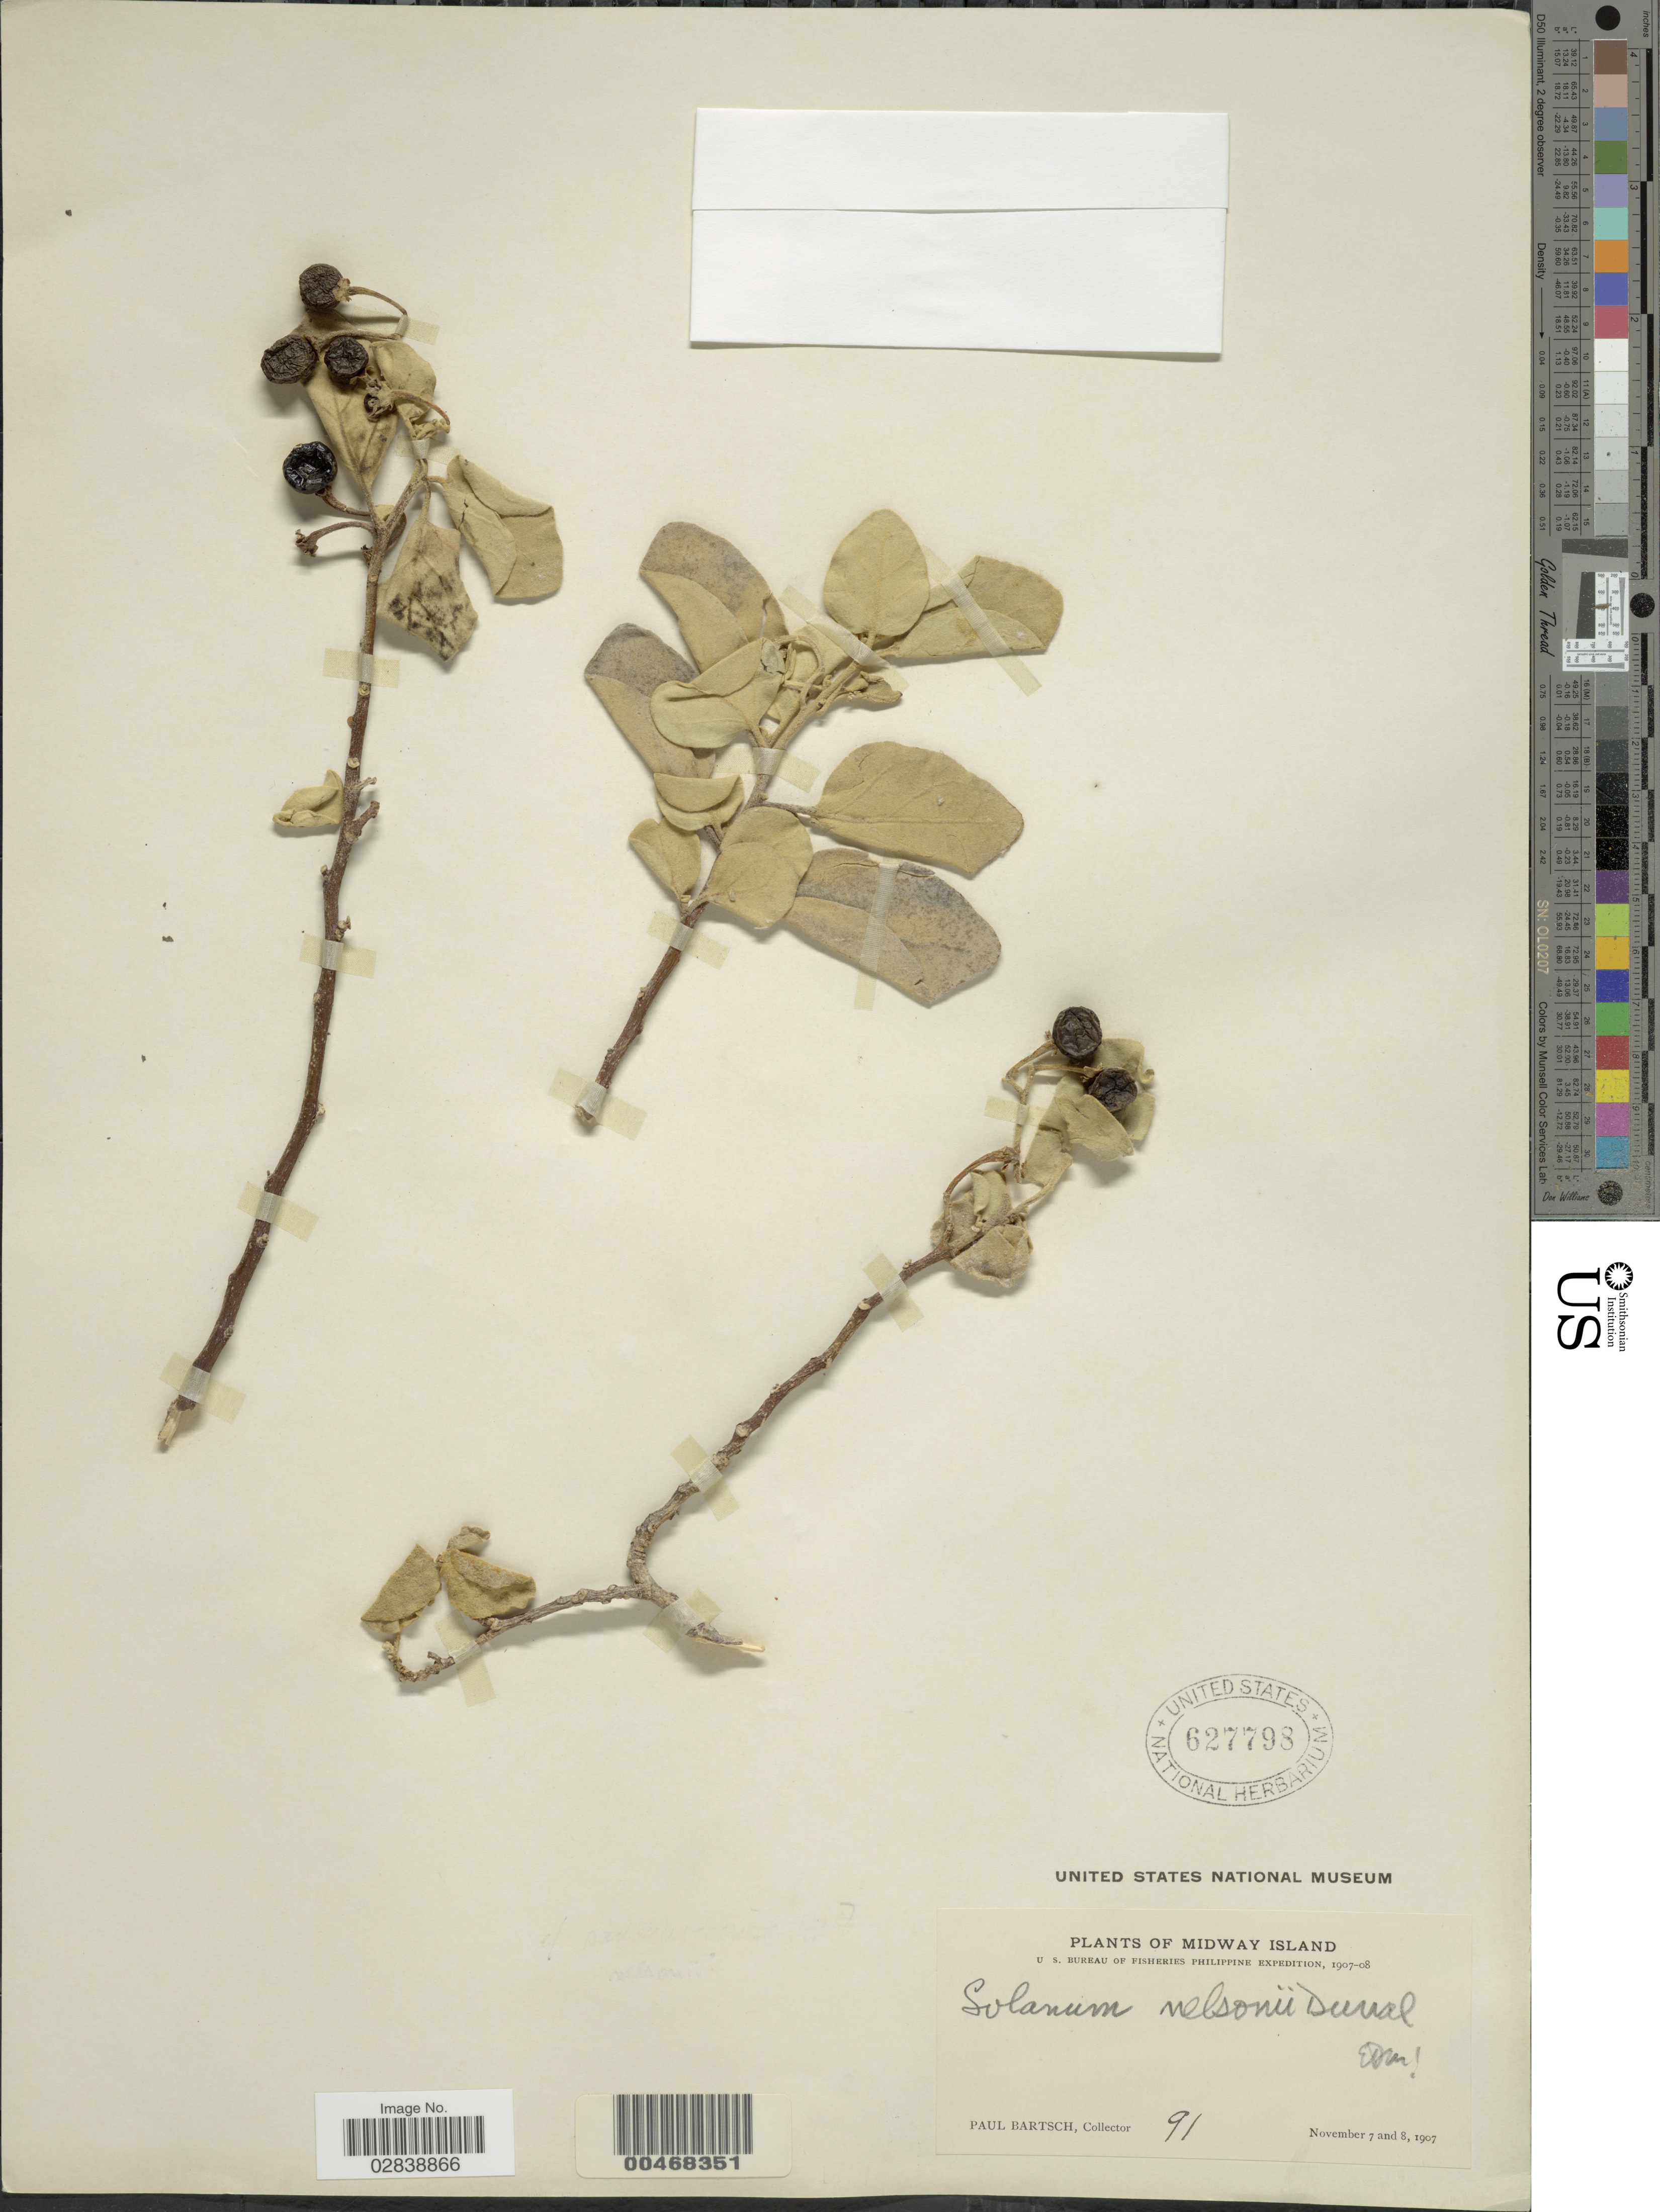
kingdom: Plantae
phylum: Tracheophyta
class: Magnoliopsida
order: Solanales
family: Solanaceae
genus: Solanum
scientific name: Solanum nelsonii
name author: Dunal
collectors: P. Bartsch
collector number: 91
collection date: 1907-11-07/1907-11-08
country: United States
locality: Midway Island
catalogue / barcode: US 627798